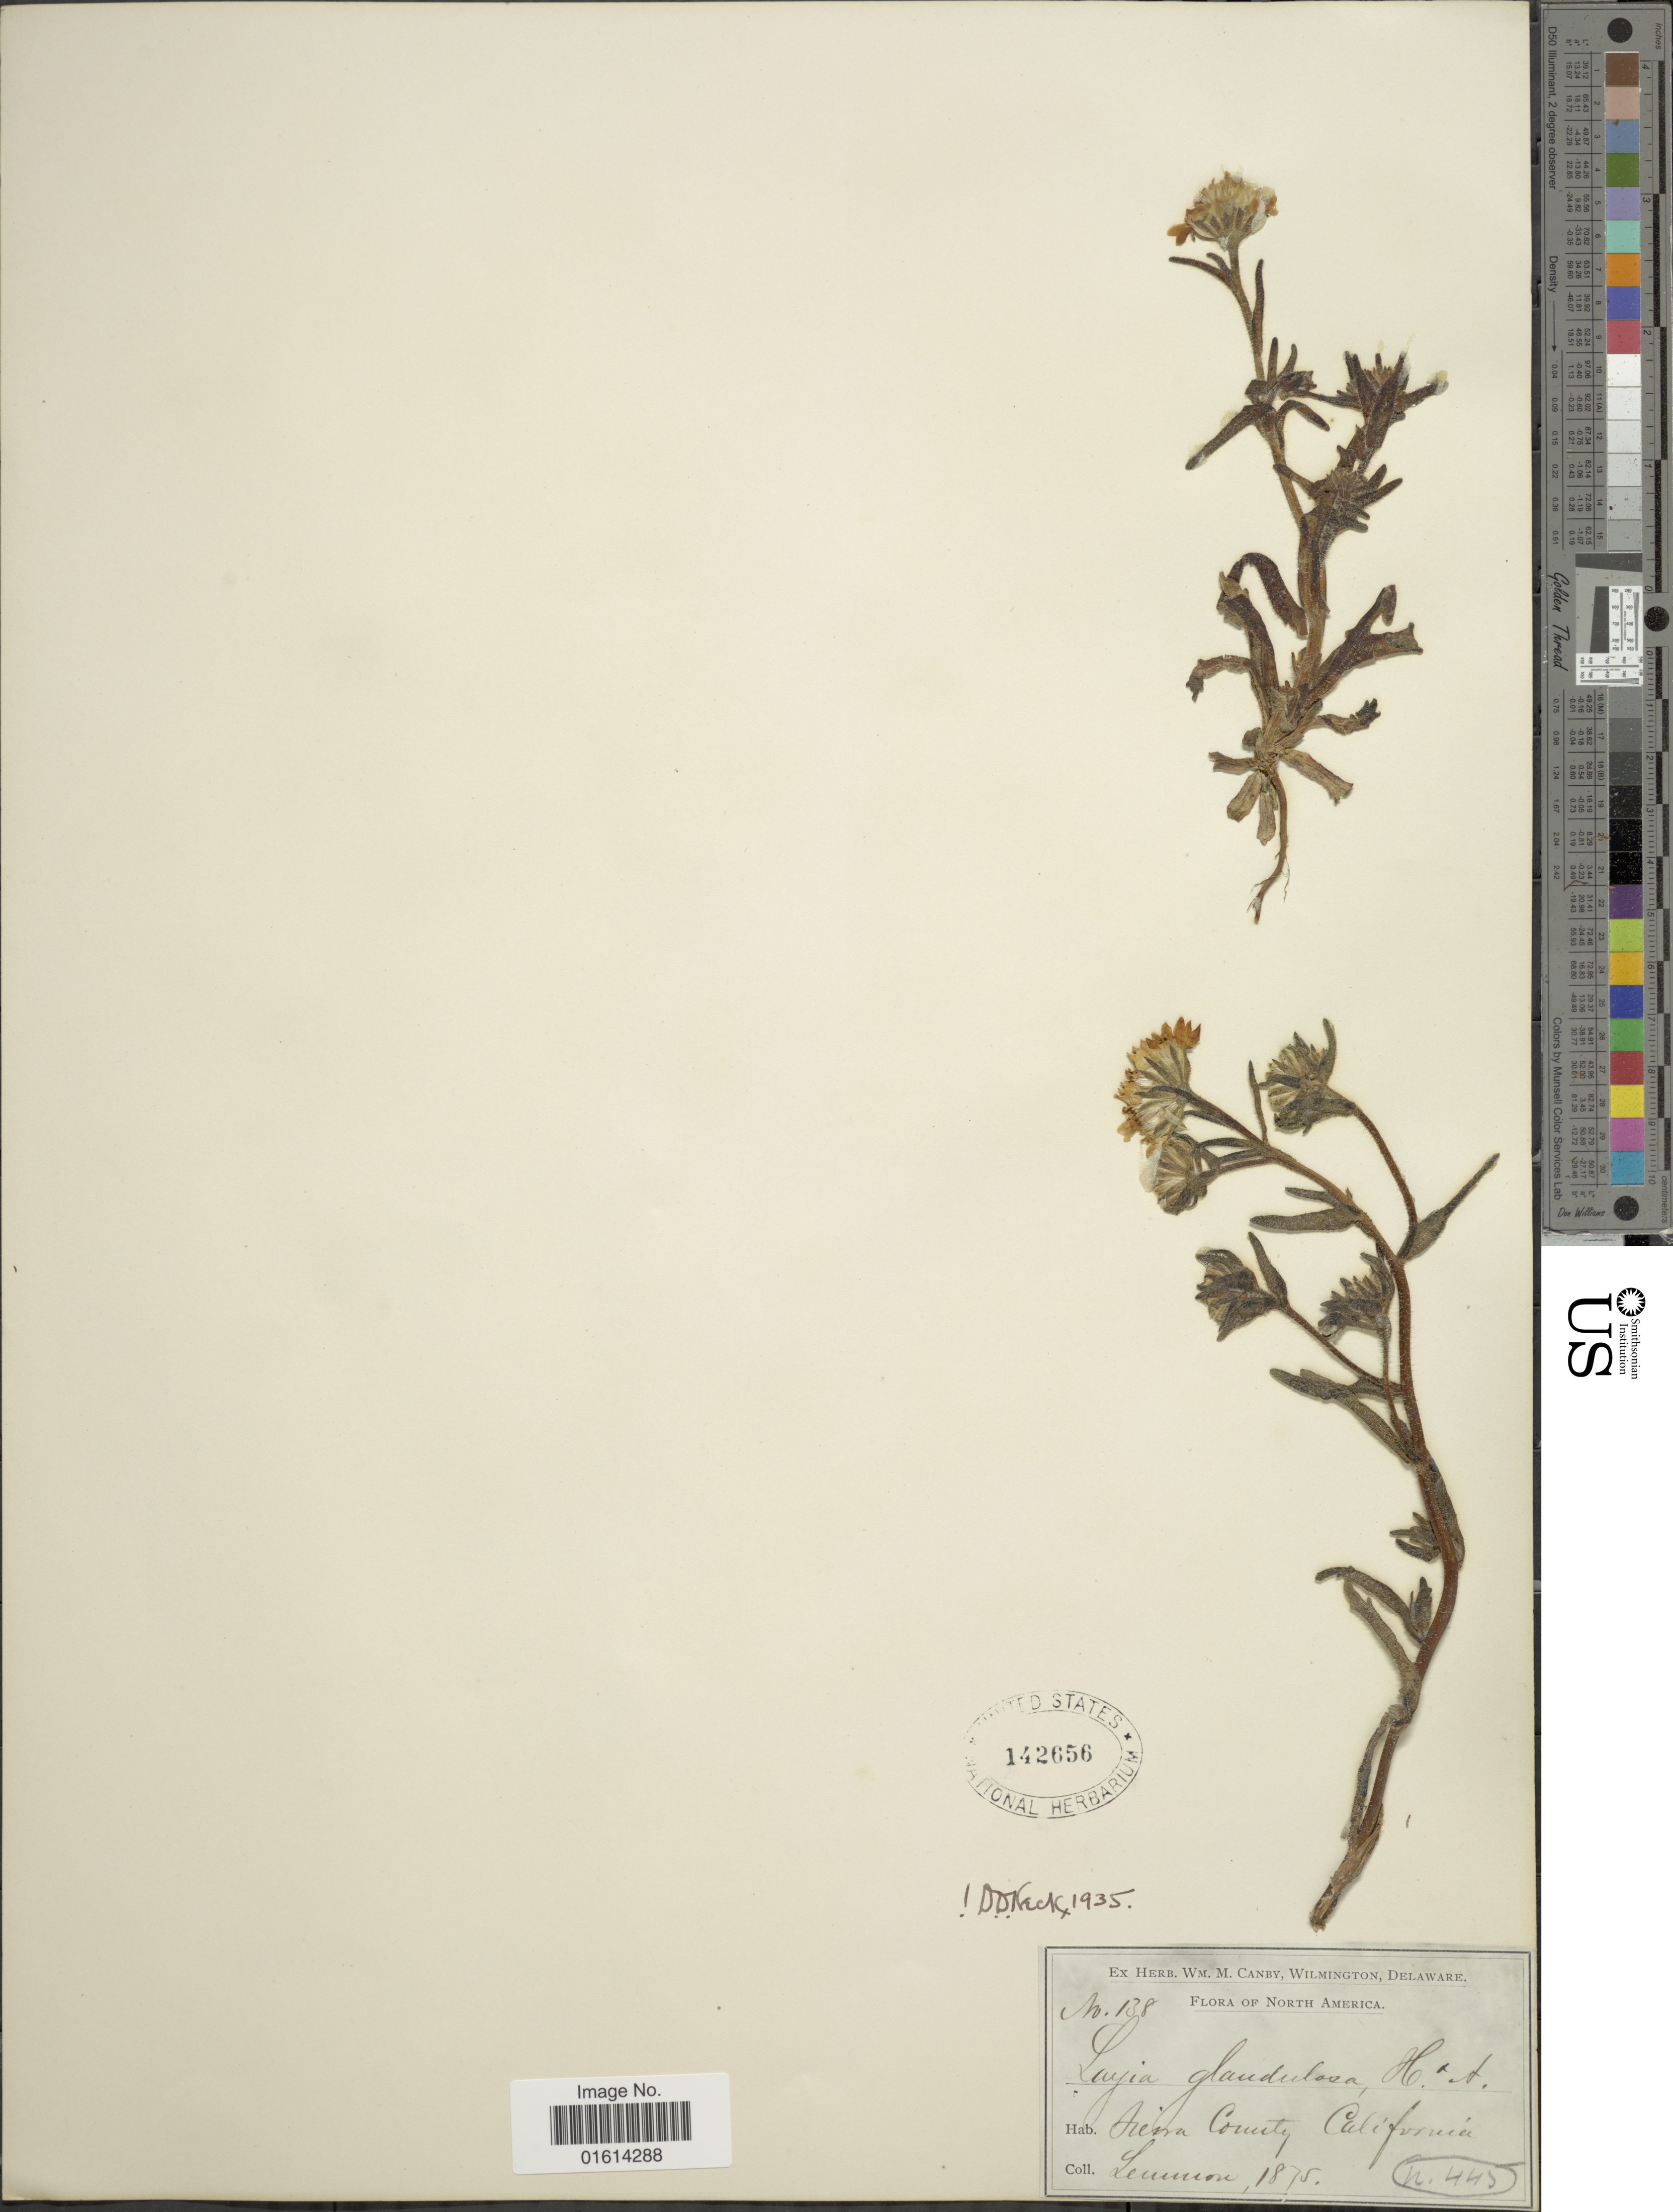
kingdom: Plantae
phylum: Tracheophyta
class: Magnoliopsida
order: Asterales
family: Asteraceae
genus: Layia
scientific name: Layia glandulosa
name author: Hook. & Arn.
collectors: -- Lemmon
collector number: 445/138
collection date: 1875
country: United States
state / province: California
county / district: Sierra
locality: North America, Sierra County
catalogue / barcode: US 142656